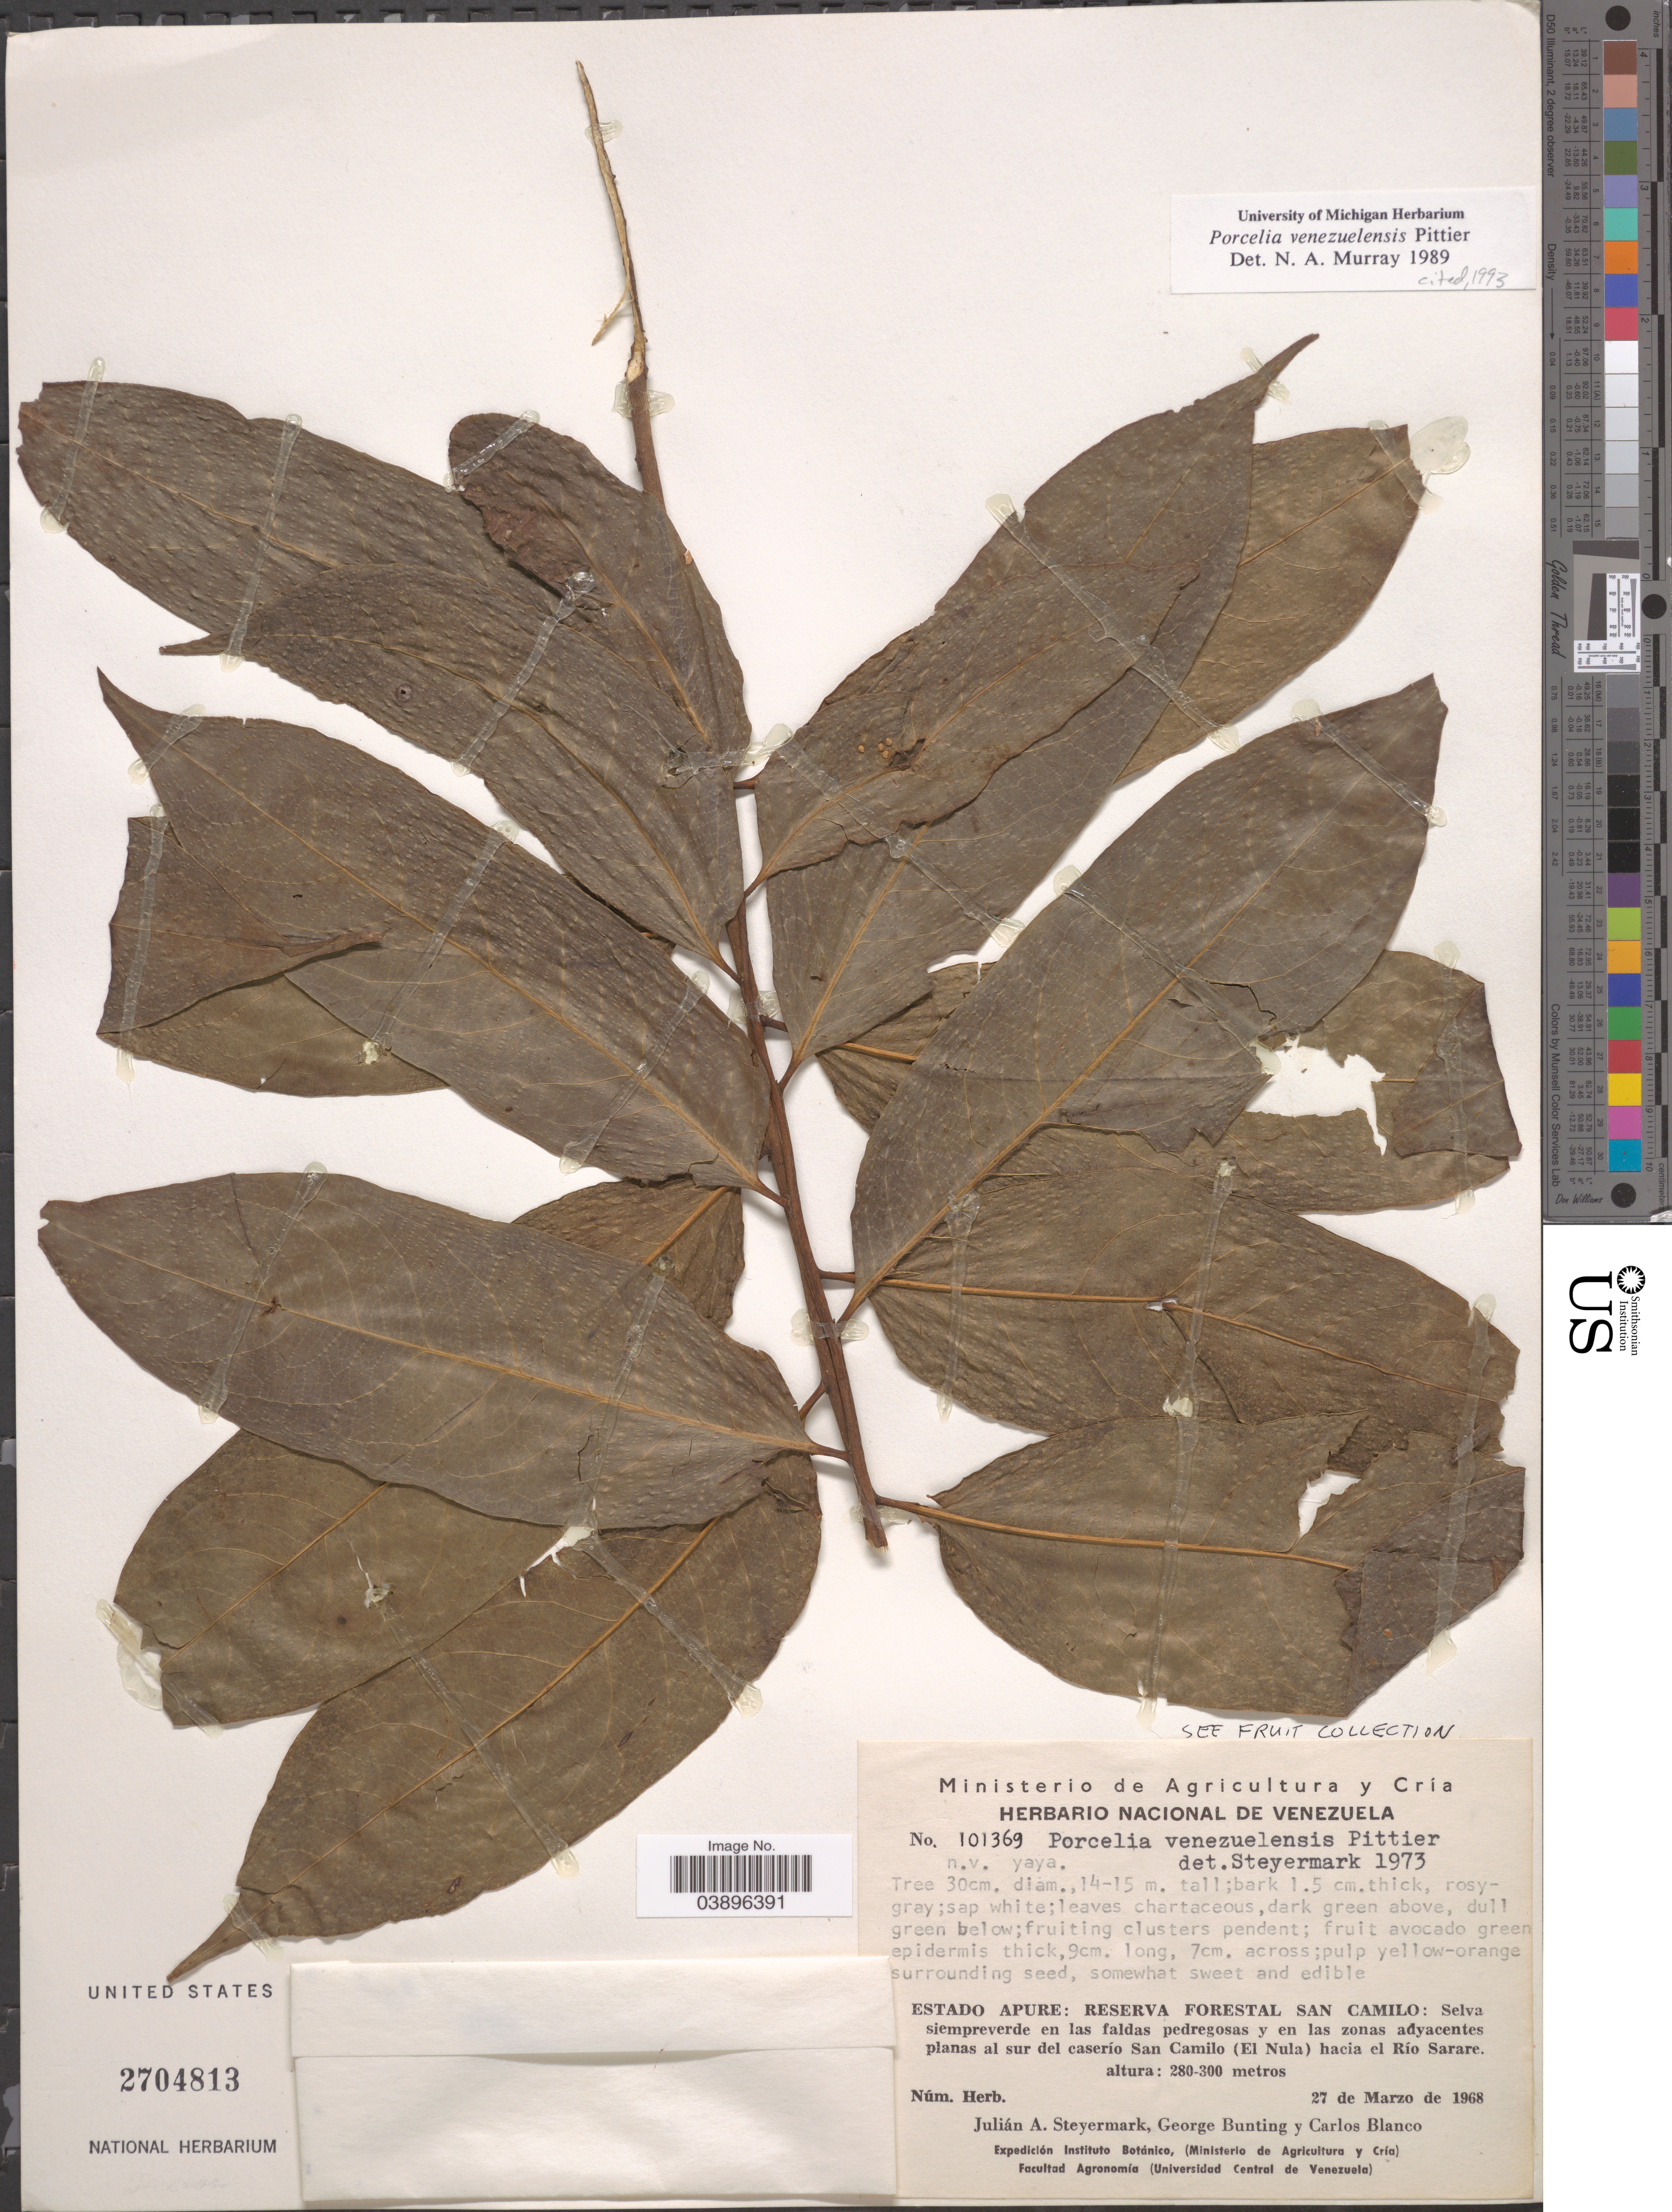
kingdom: Plantae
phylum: Tracheophyta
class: Magnoliopsida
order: Magnoliales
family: Annonaceae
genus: Porcelia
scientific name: Porcelia venezuelensis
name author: Pittier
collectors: J. Steyermark, G. S. Bunting & C. Blanco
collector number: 101369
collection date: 1968-03-27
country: Venezuela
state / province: Apure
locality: Reserva Forestal San Camilo: Selva siempreverde en las faldas pedregosas y en las zonas adyacentes planas al sur del caserío San Camilo (El Nula) hacia el Río Sarare.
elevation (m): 280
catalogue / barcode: US 2704813